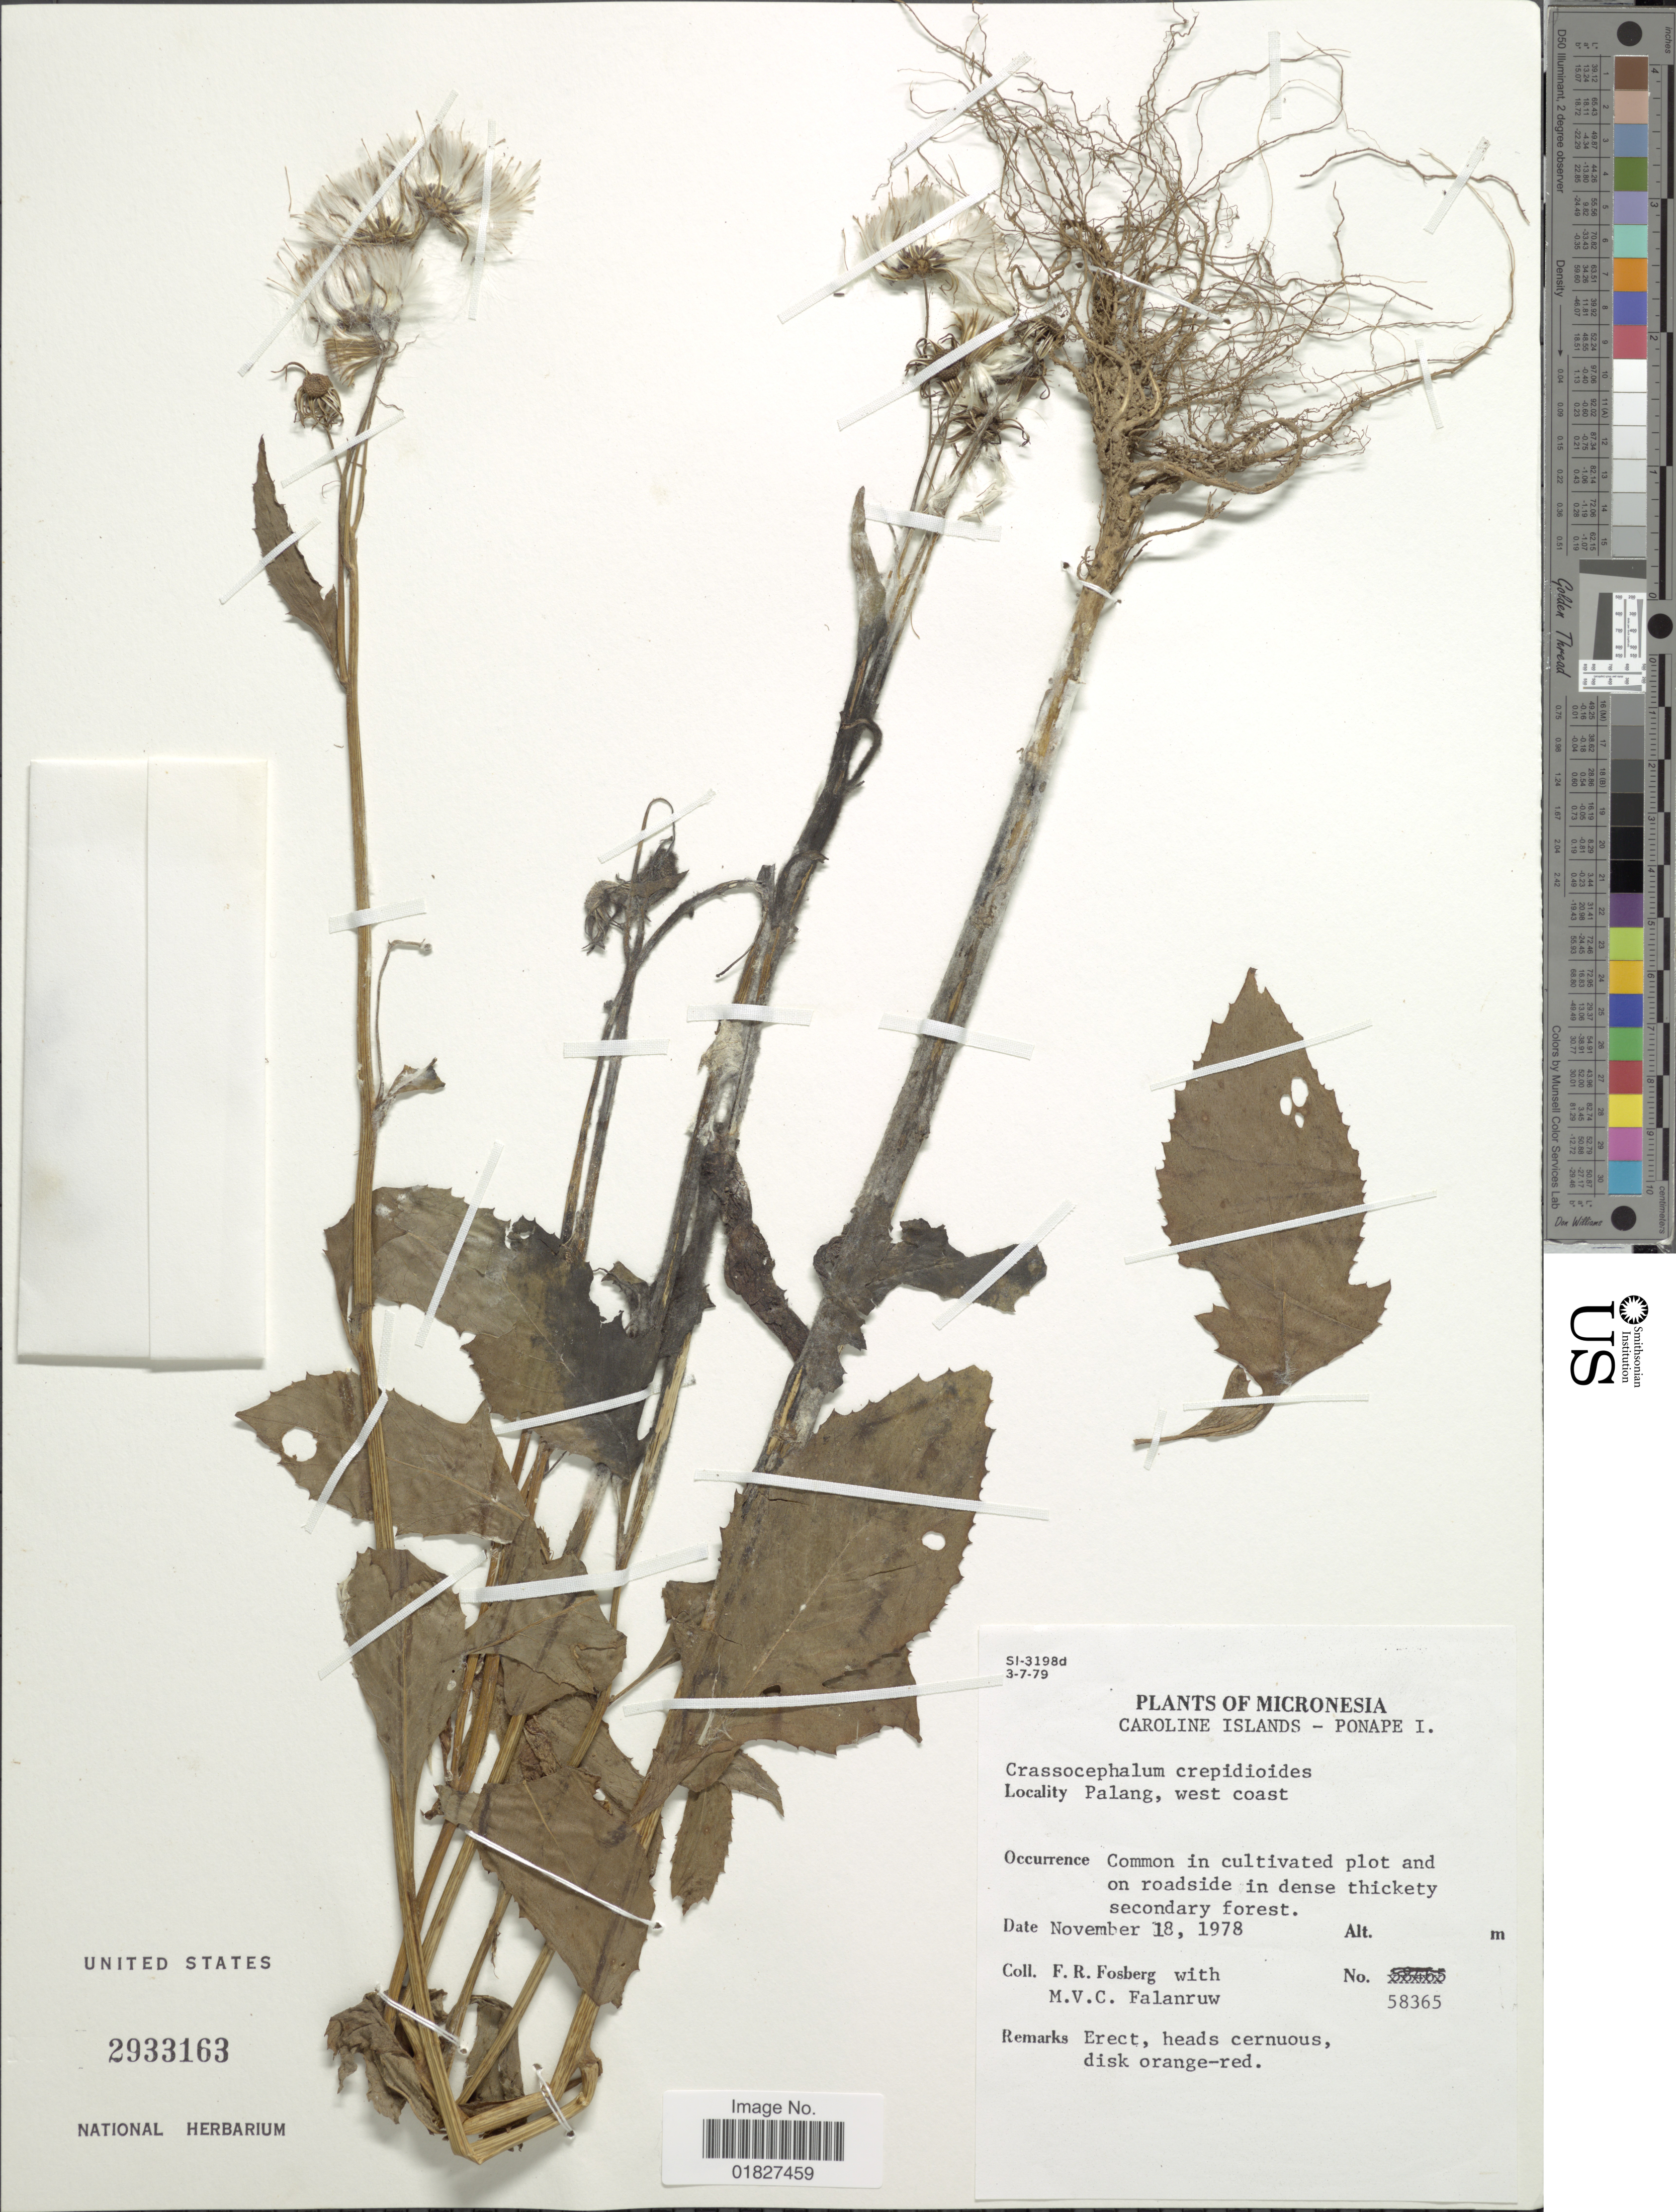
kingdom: Plantae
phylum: Tracheophyta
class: Magnoliopsida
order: Asterales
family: Asteraceae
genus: Crassocephalum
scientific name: Crassocephalum crepidioides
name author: (Benth.) S. Moore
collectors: F. R. Fosberg & M. V. Falanruw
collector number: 58365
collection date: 1978-11-18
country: Micronesia, Federated States of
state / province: Pohnpei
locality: Micronesia, Caroline Islands-Ponape I, Palang, west coast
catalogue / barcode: US 2933163